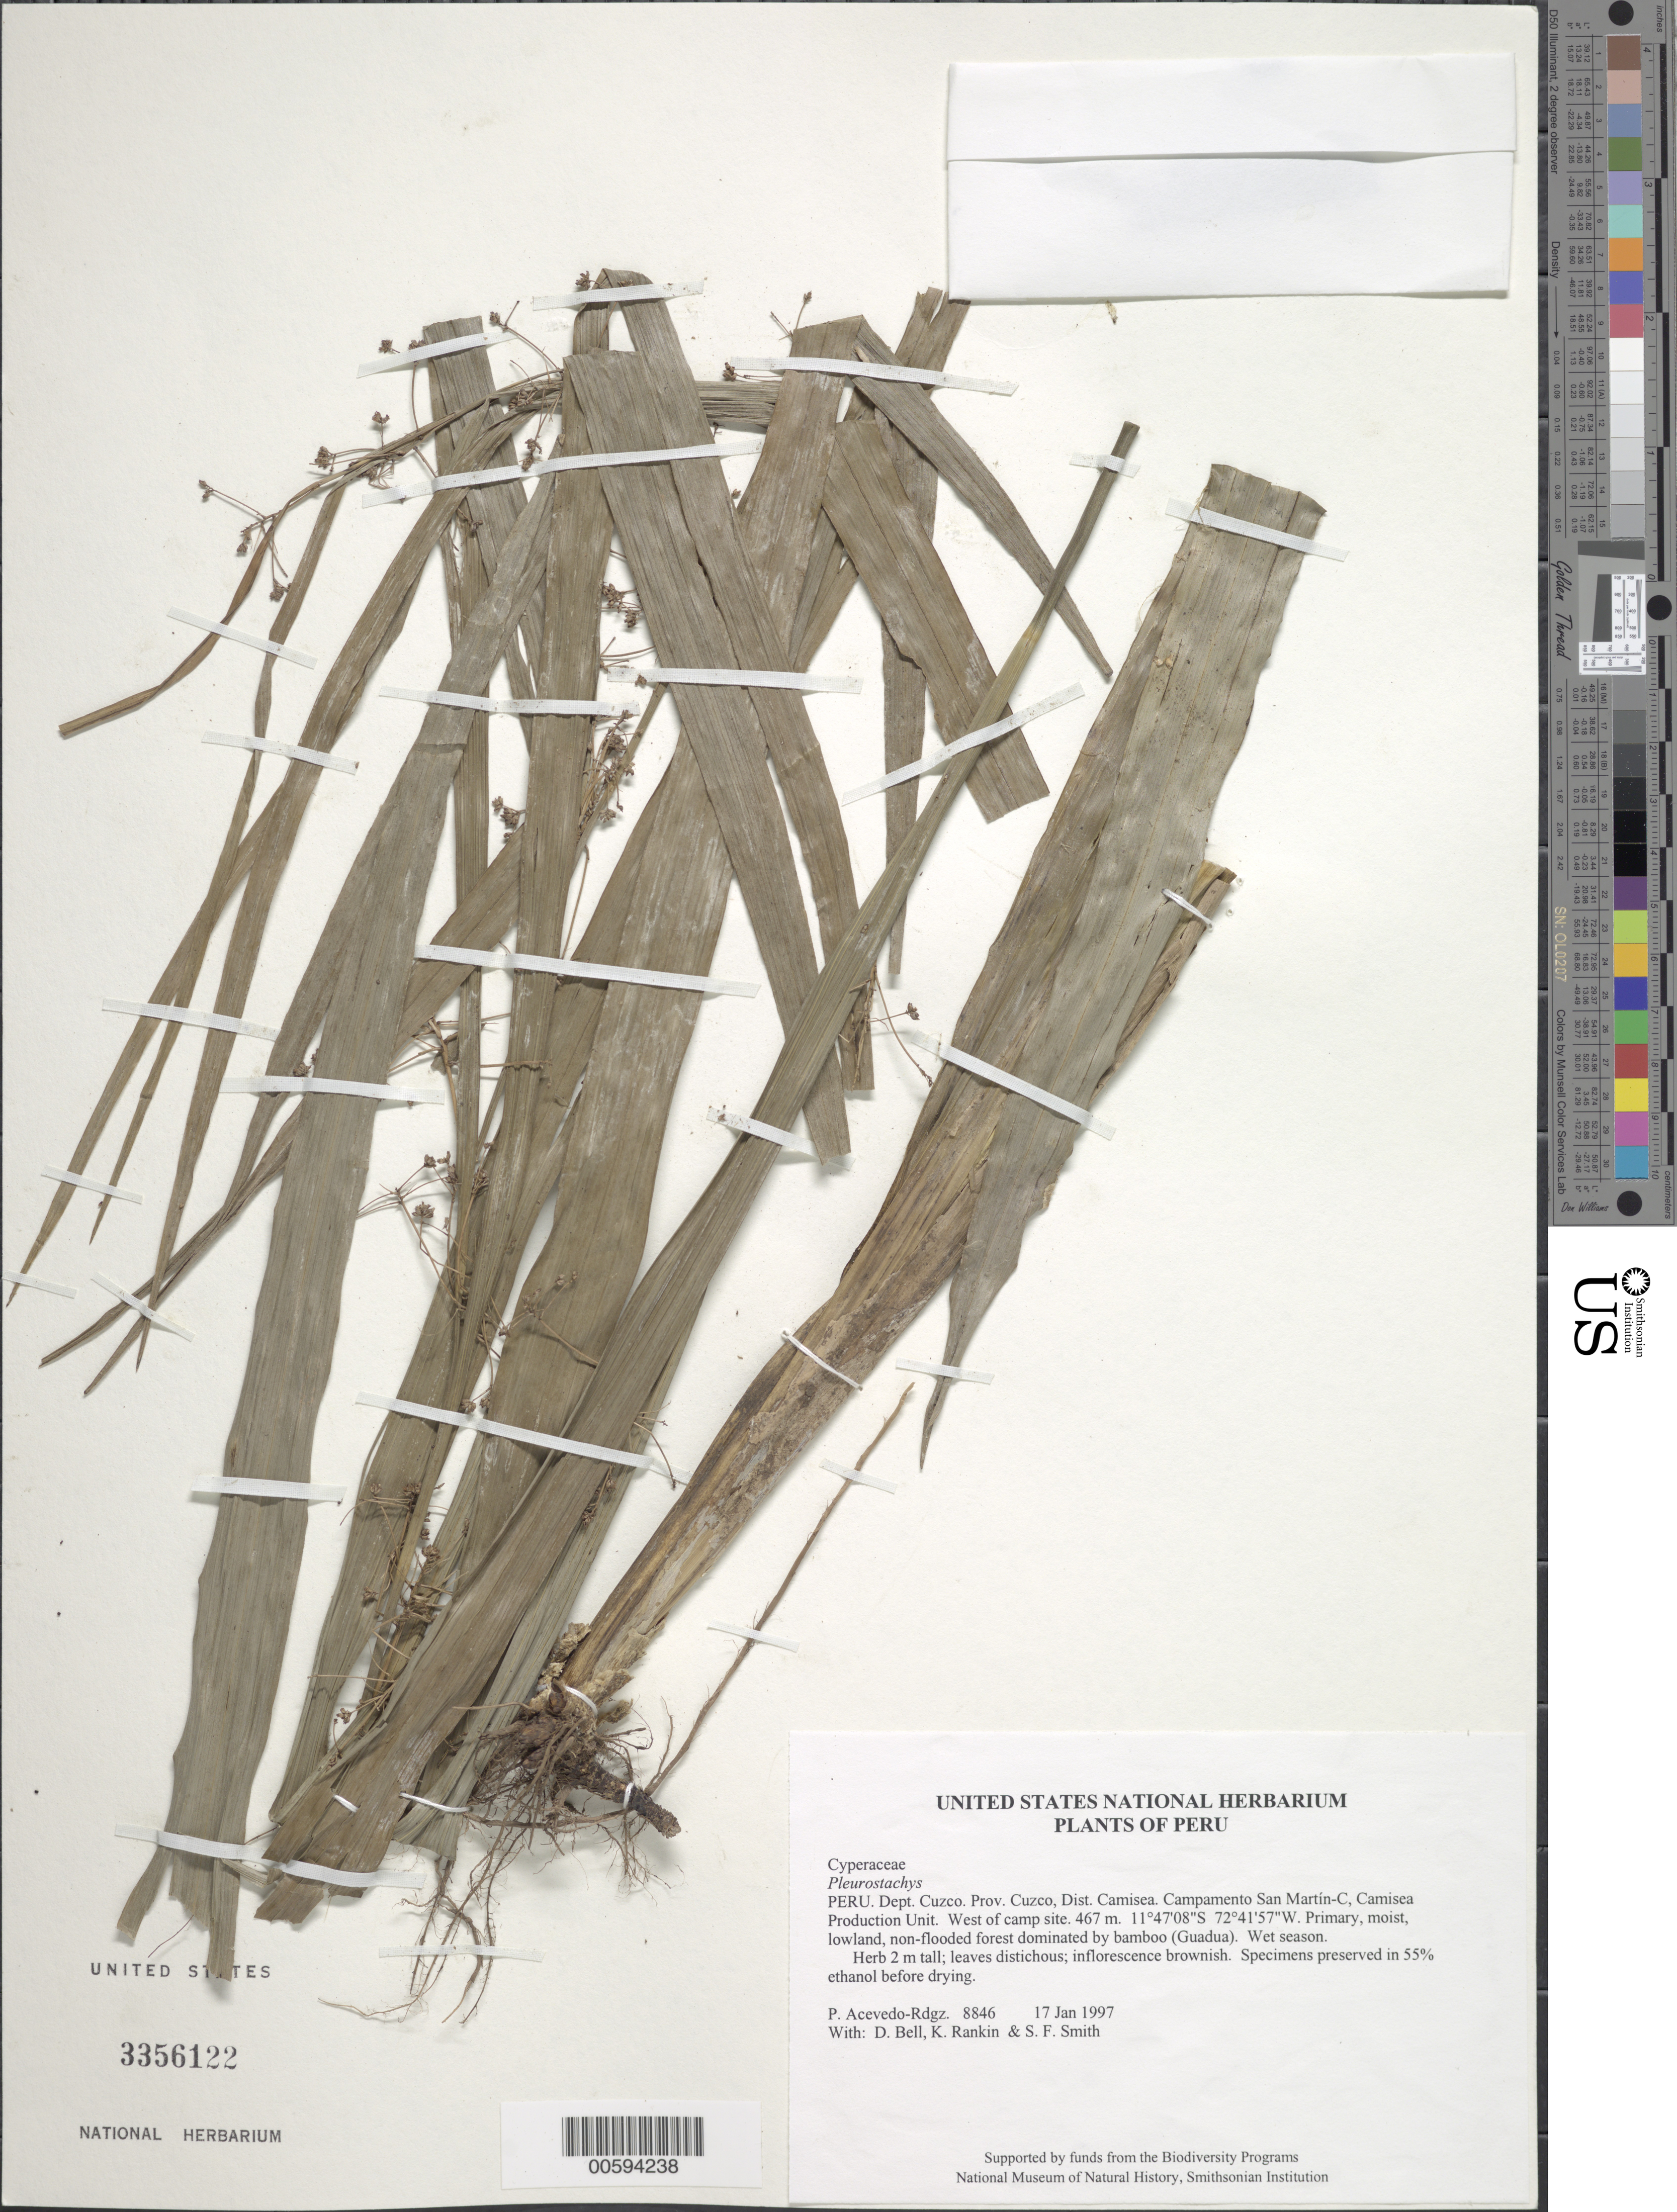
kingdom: Plantae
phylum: Tracheophyta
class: Liliopsida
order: Poales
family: Cyperaceae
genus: Rhynchospora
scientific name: Rhynchospora orbigniana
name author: (Brongn.) L.B. Sm.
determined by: Strong, Mark T., (BOT), Smithsonian Institution - National Museum of Natural History (UNITED STATES)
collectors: P. Acevedo-Rodr., D. A. Bell, K. B. Rankin & S.F. Smith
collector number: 8846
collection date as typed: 17 Jan 1997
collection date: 1997-01-17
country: Peru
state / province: Cusco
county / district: Cusco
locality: Districto Camisea, Campamento San Martín-C, Camisea Production Unit. West of camp site.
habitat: Primary, moist, lowland, non-flooded forest dominated by bamboo (Guadua). Wet season.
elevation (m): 467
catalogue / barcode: US 3356122